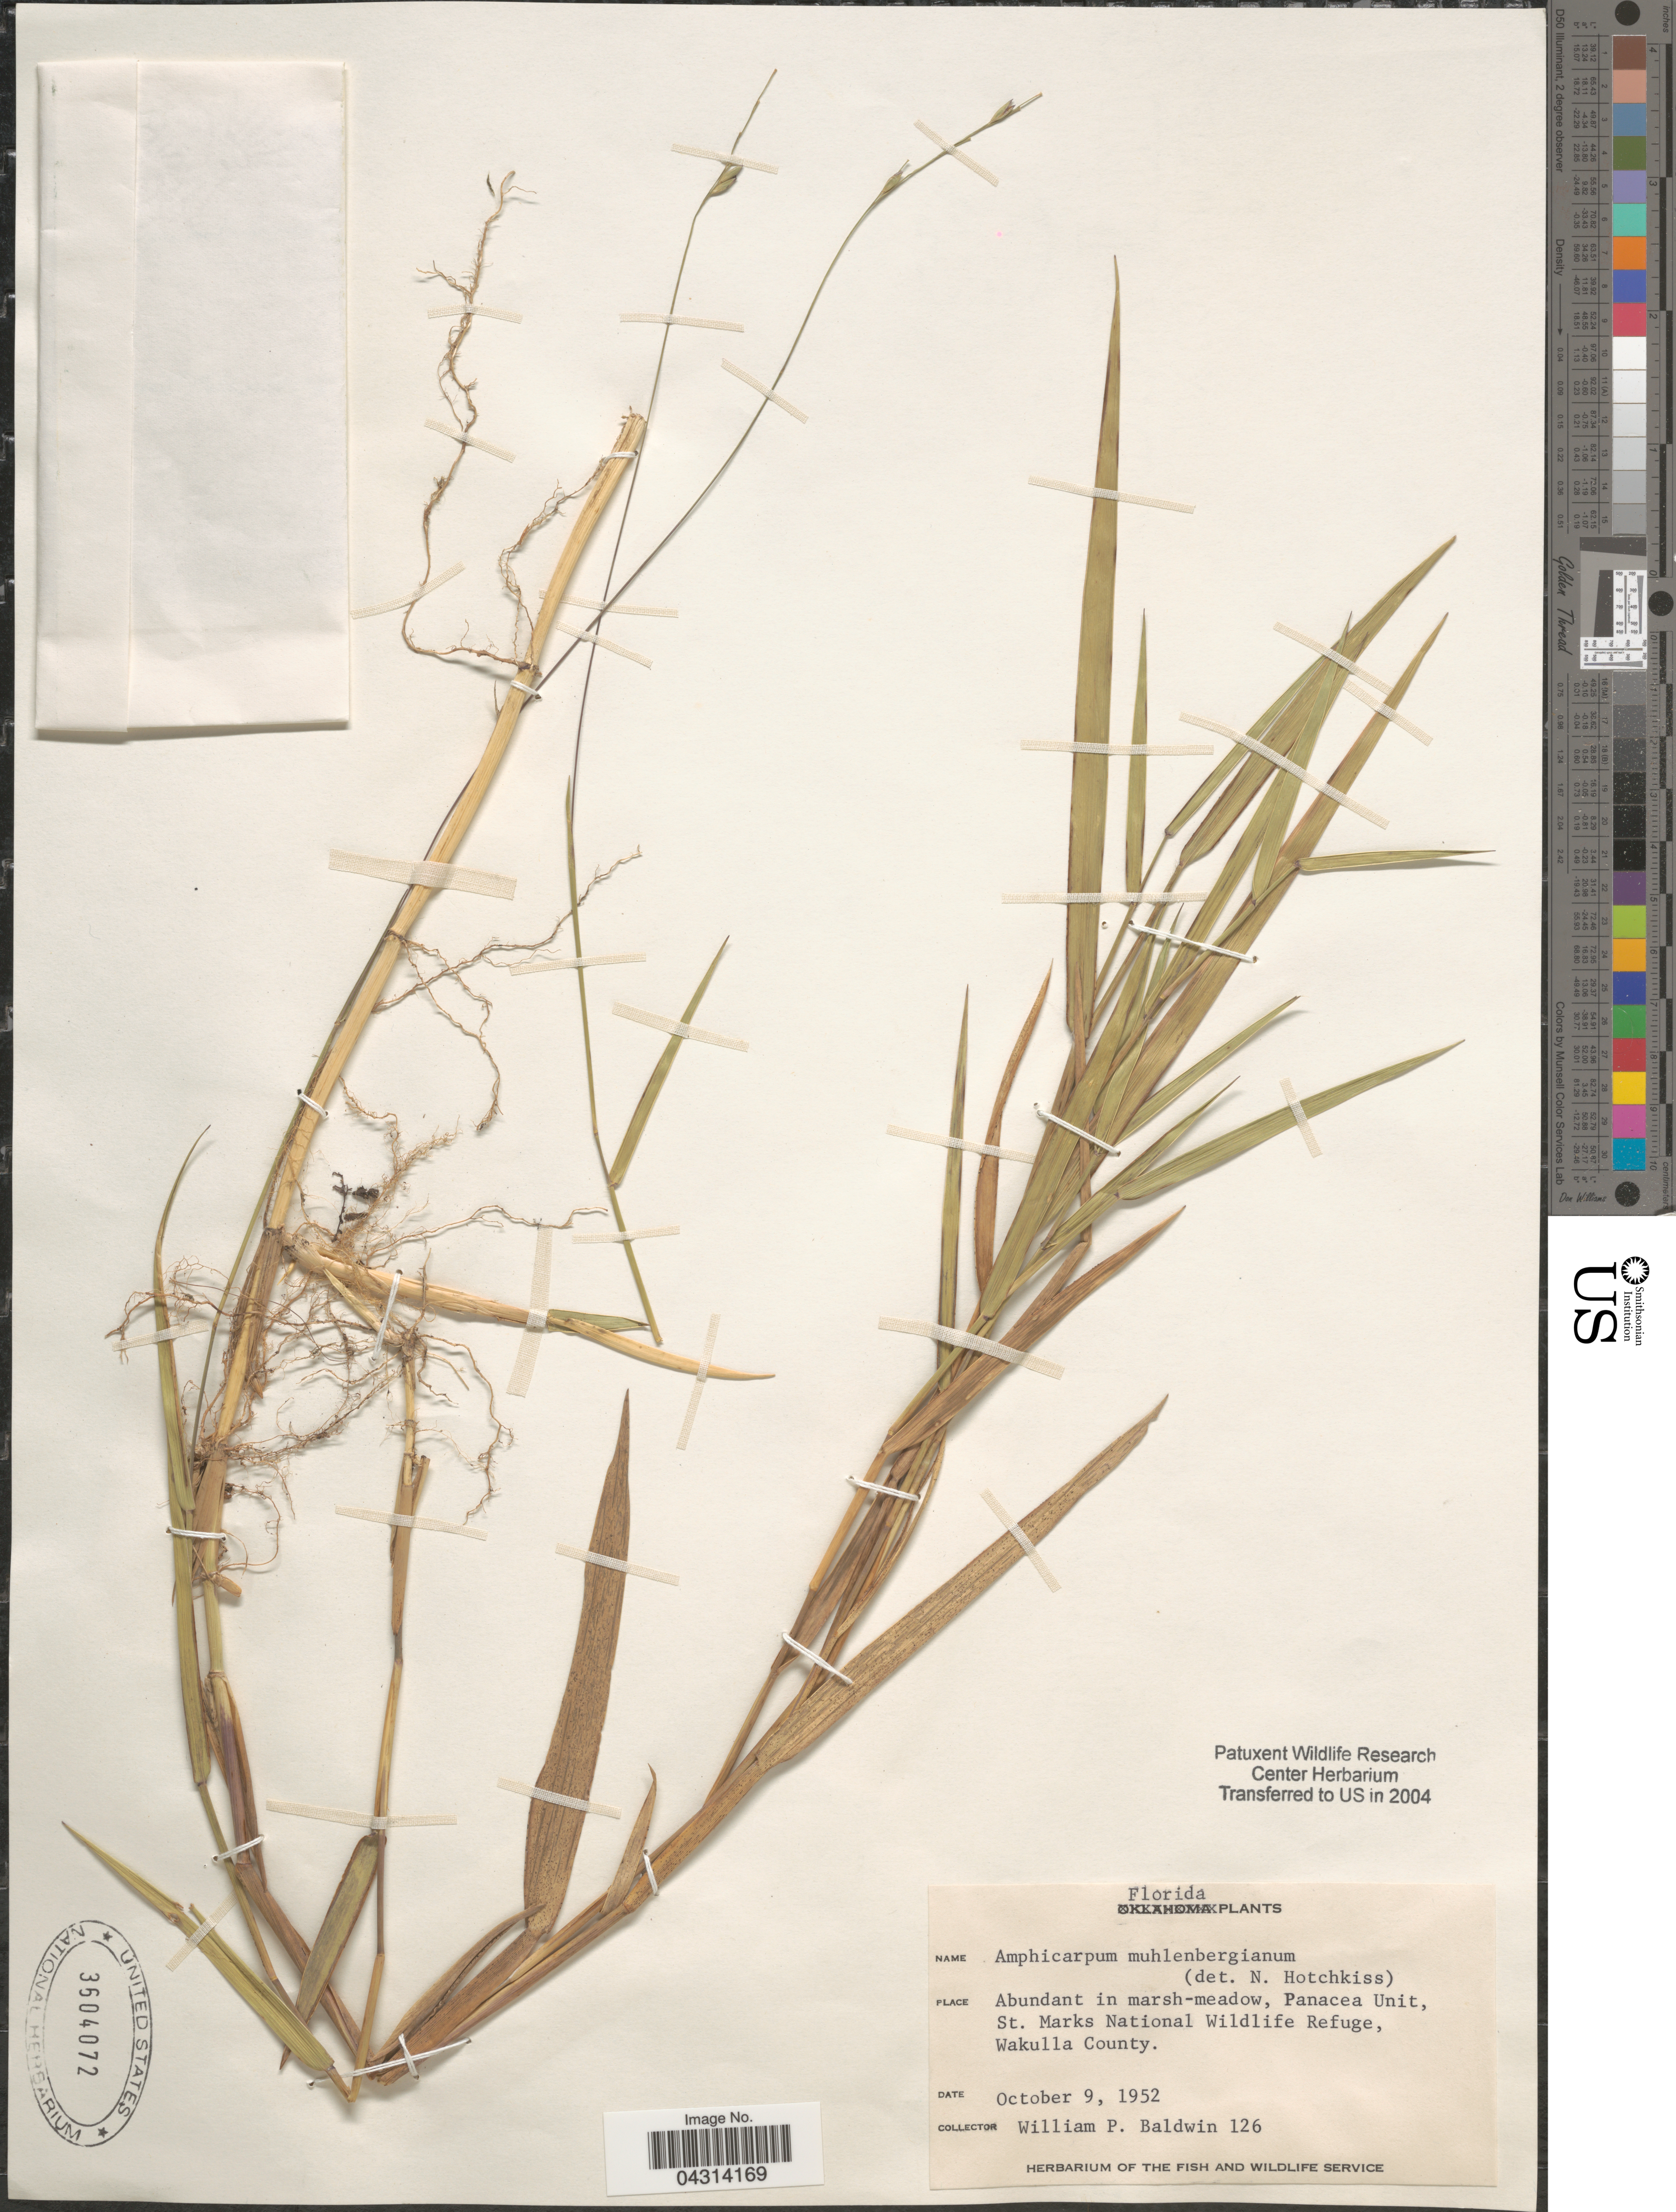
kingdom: Plantae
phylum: Tracheophyta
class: Liliopsida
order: Poales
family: Poaceae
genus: Amphicarpum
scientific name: Amphicarpum muhlenbergianum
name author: (Schult.) Hitchc.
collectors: W. Baldwin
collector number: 126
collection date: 1952-10-09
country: United States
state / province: Florida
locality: Abundant in marsh-meadow, Panacea Unit, St. Marks National Wildlife Refuge, Wakulla County.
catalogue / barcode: US 3604072